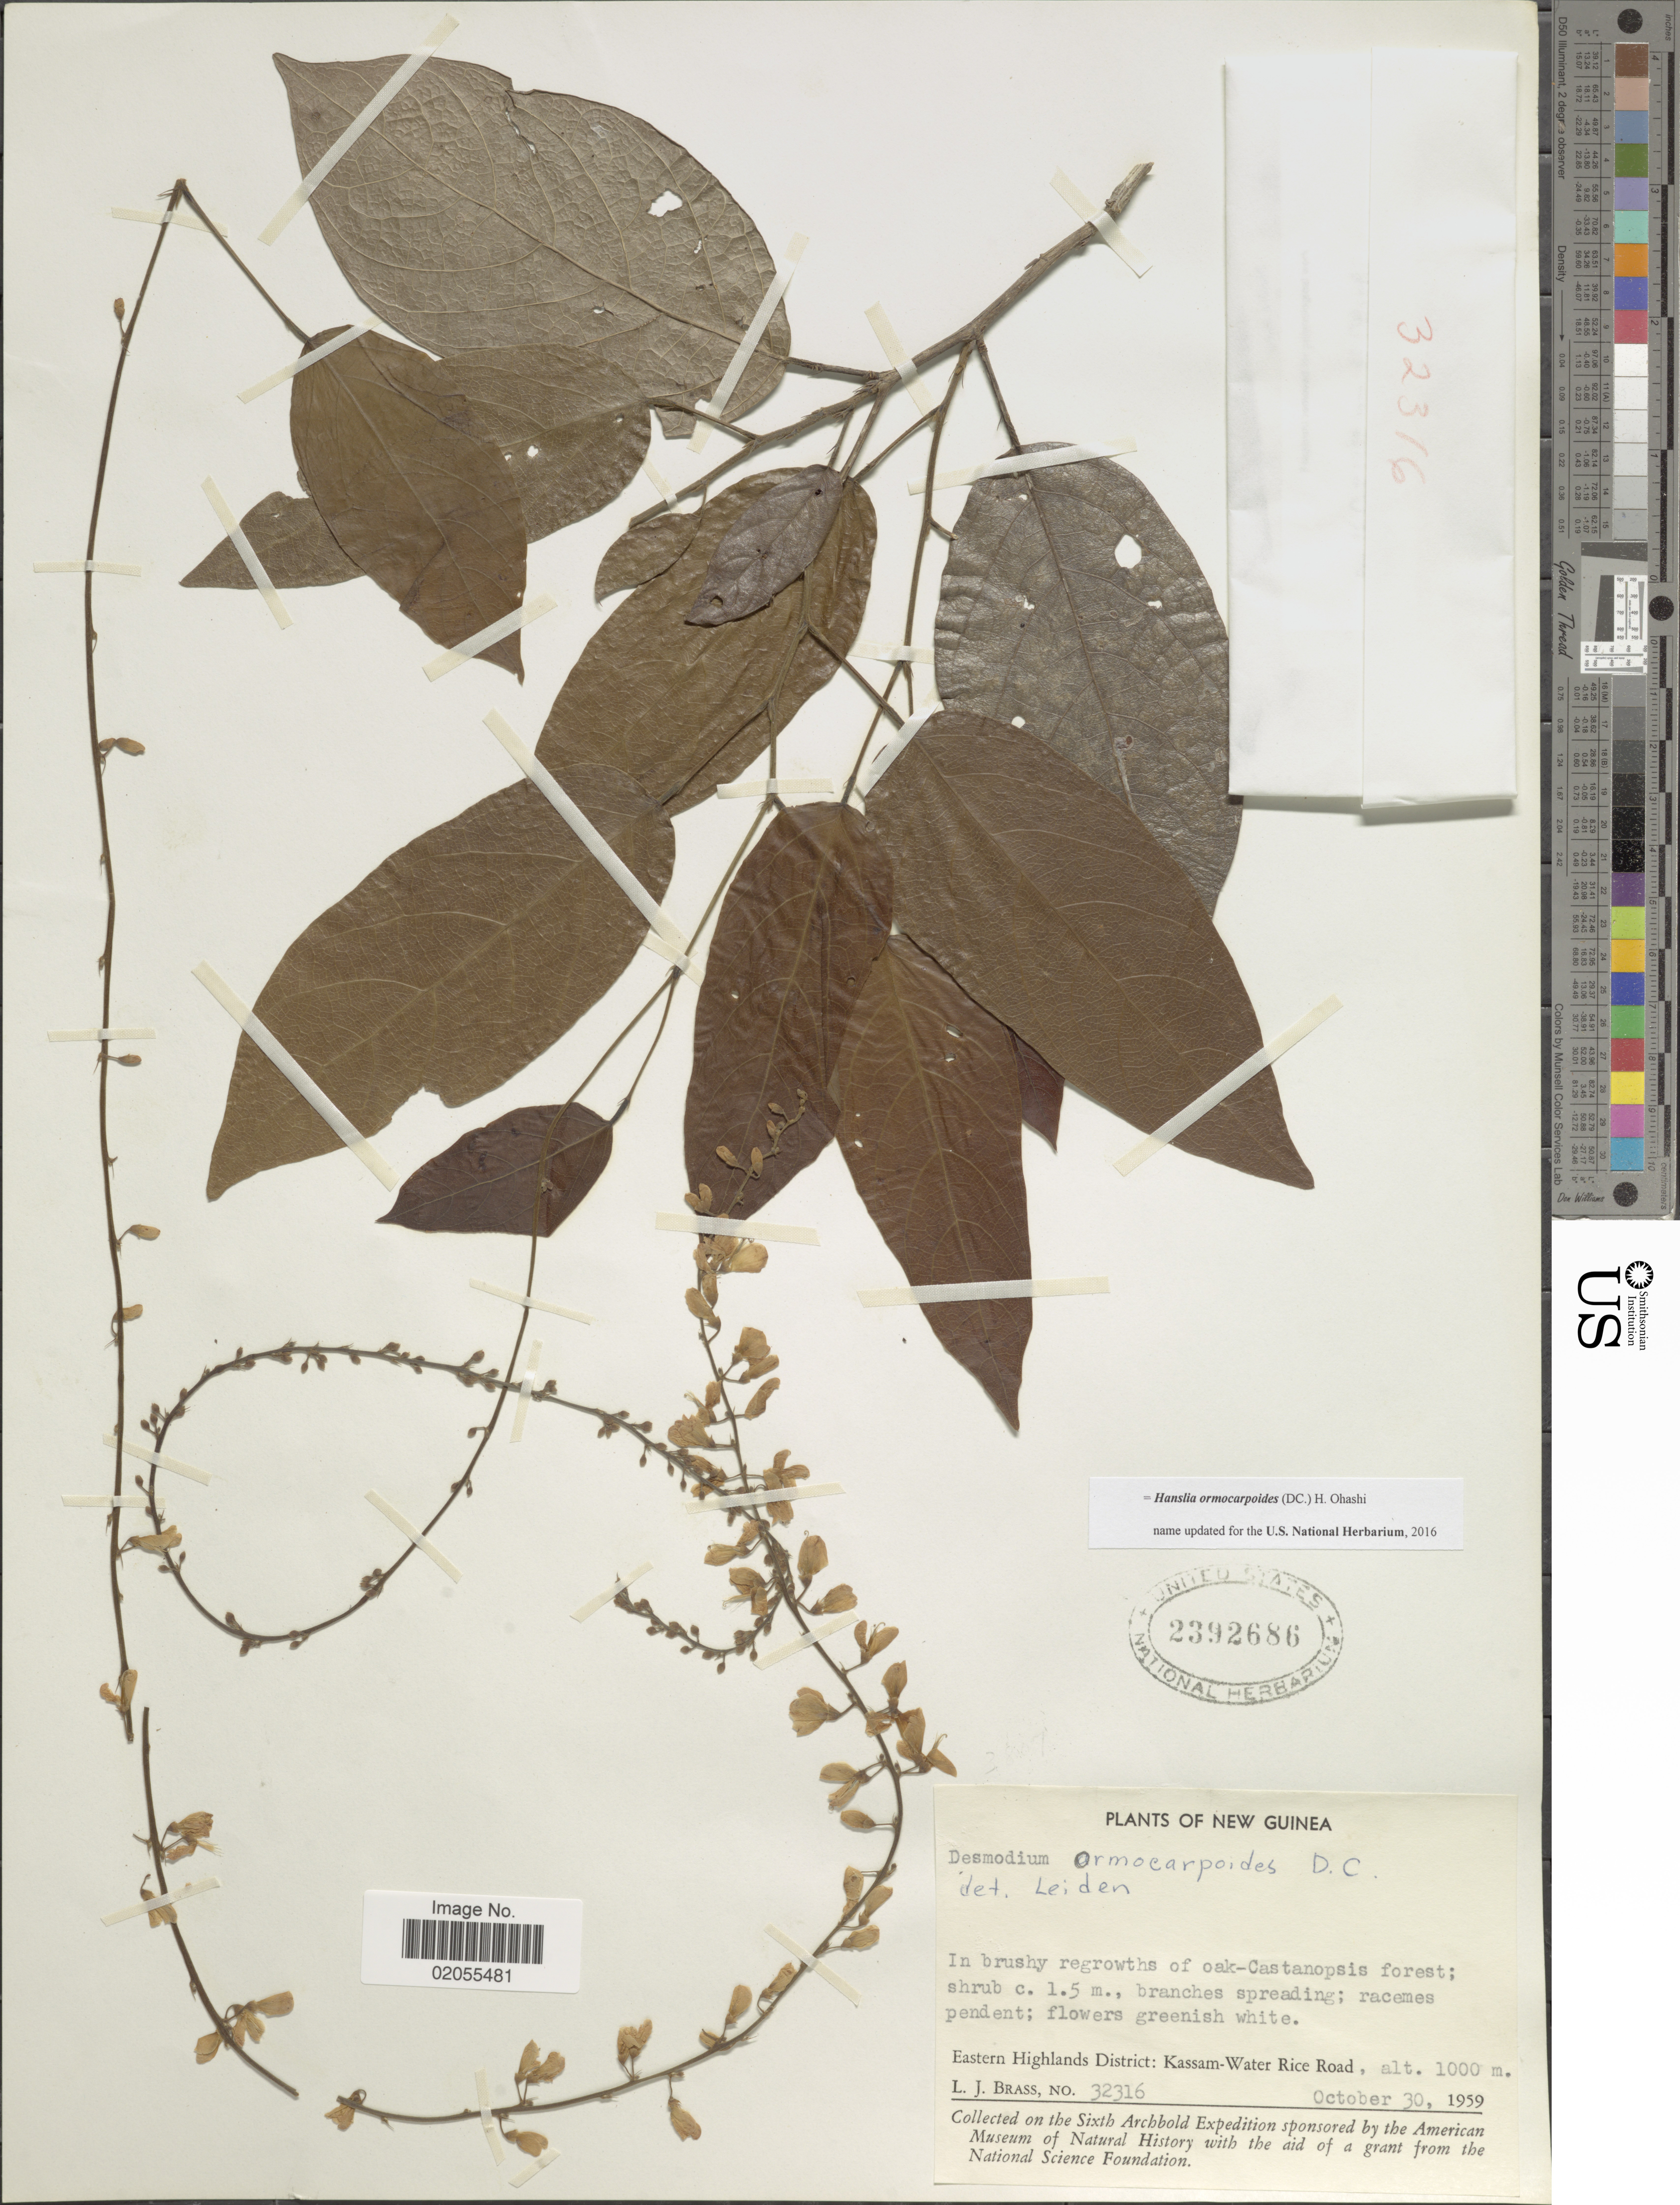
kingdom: Plantae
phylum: Tracheophyta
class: Magnoliopsida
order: Fabales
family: Fabaceae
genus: Hanslia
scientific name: Hanslia ormocarpoides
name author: (DC.) H. Ohashi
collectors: L. J. Brass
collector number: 32316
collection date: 1959-10-30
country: Papua New Guinea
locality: New Guinea, Eastern Highlands District, Kassam-Water Rice Road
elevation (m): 1000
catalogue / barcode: US 2392686